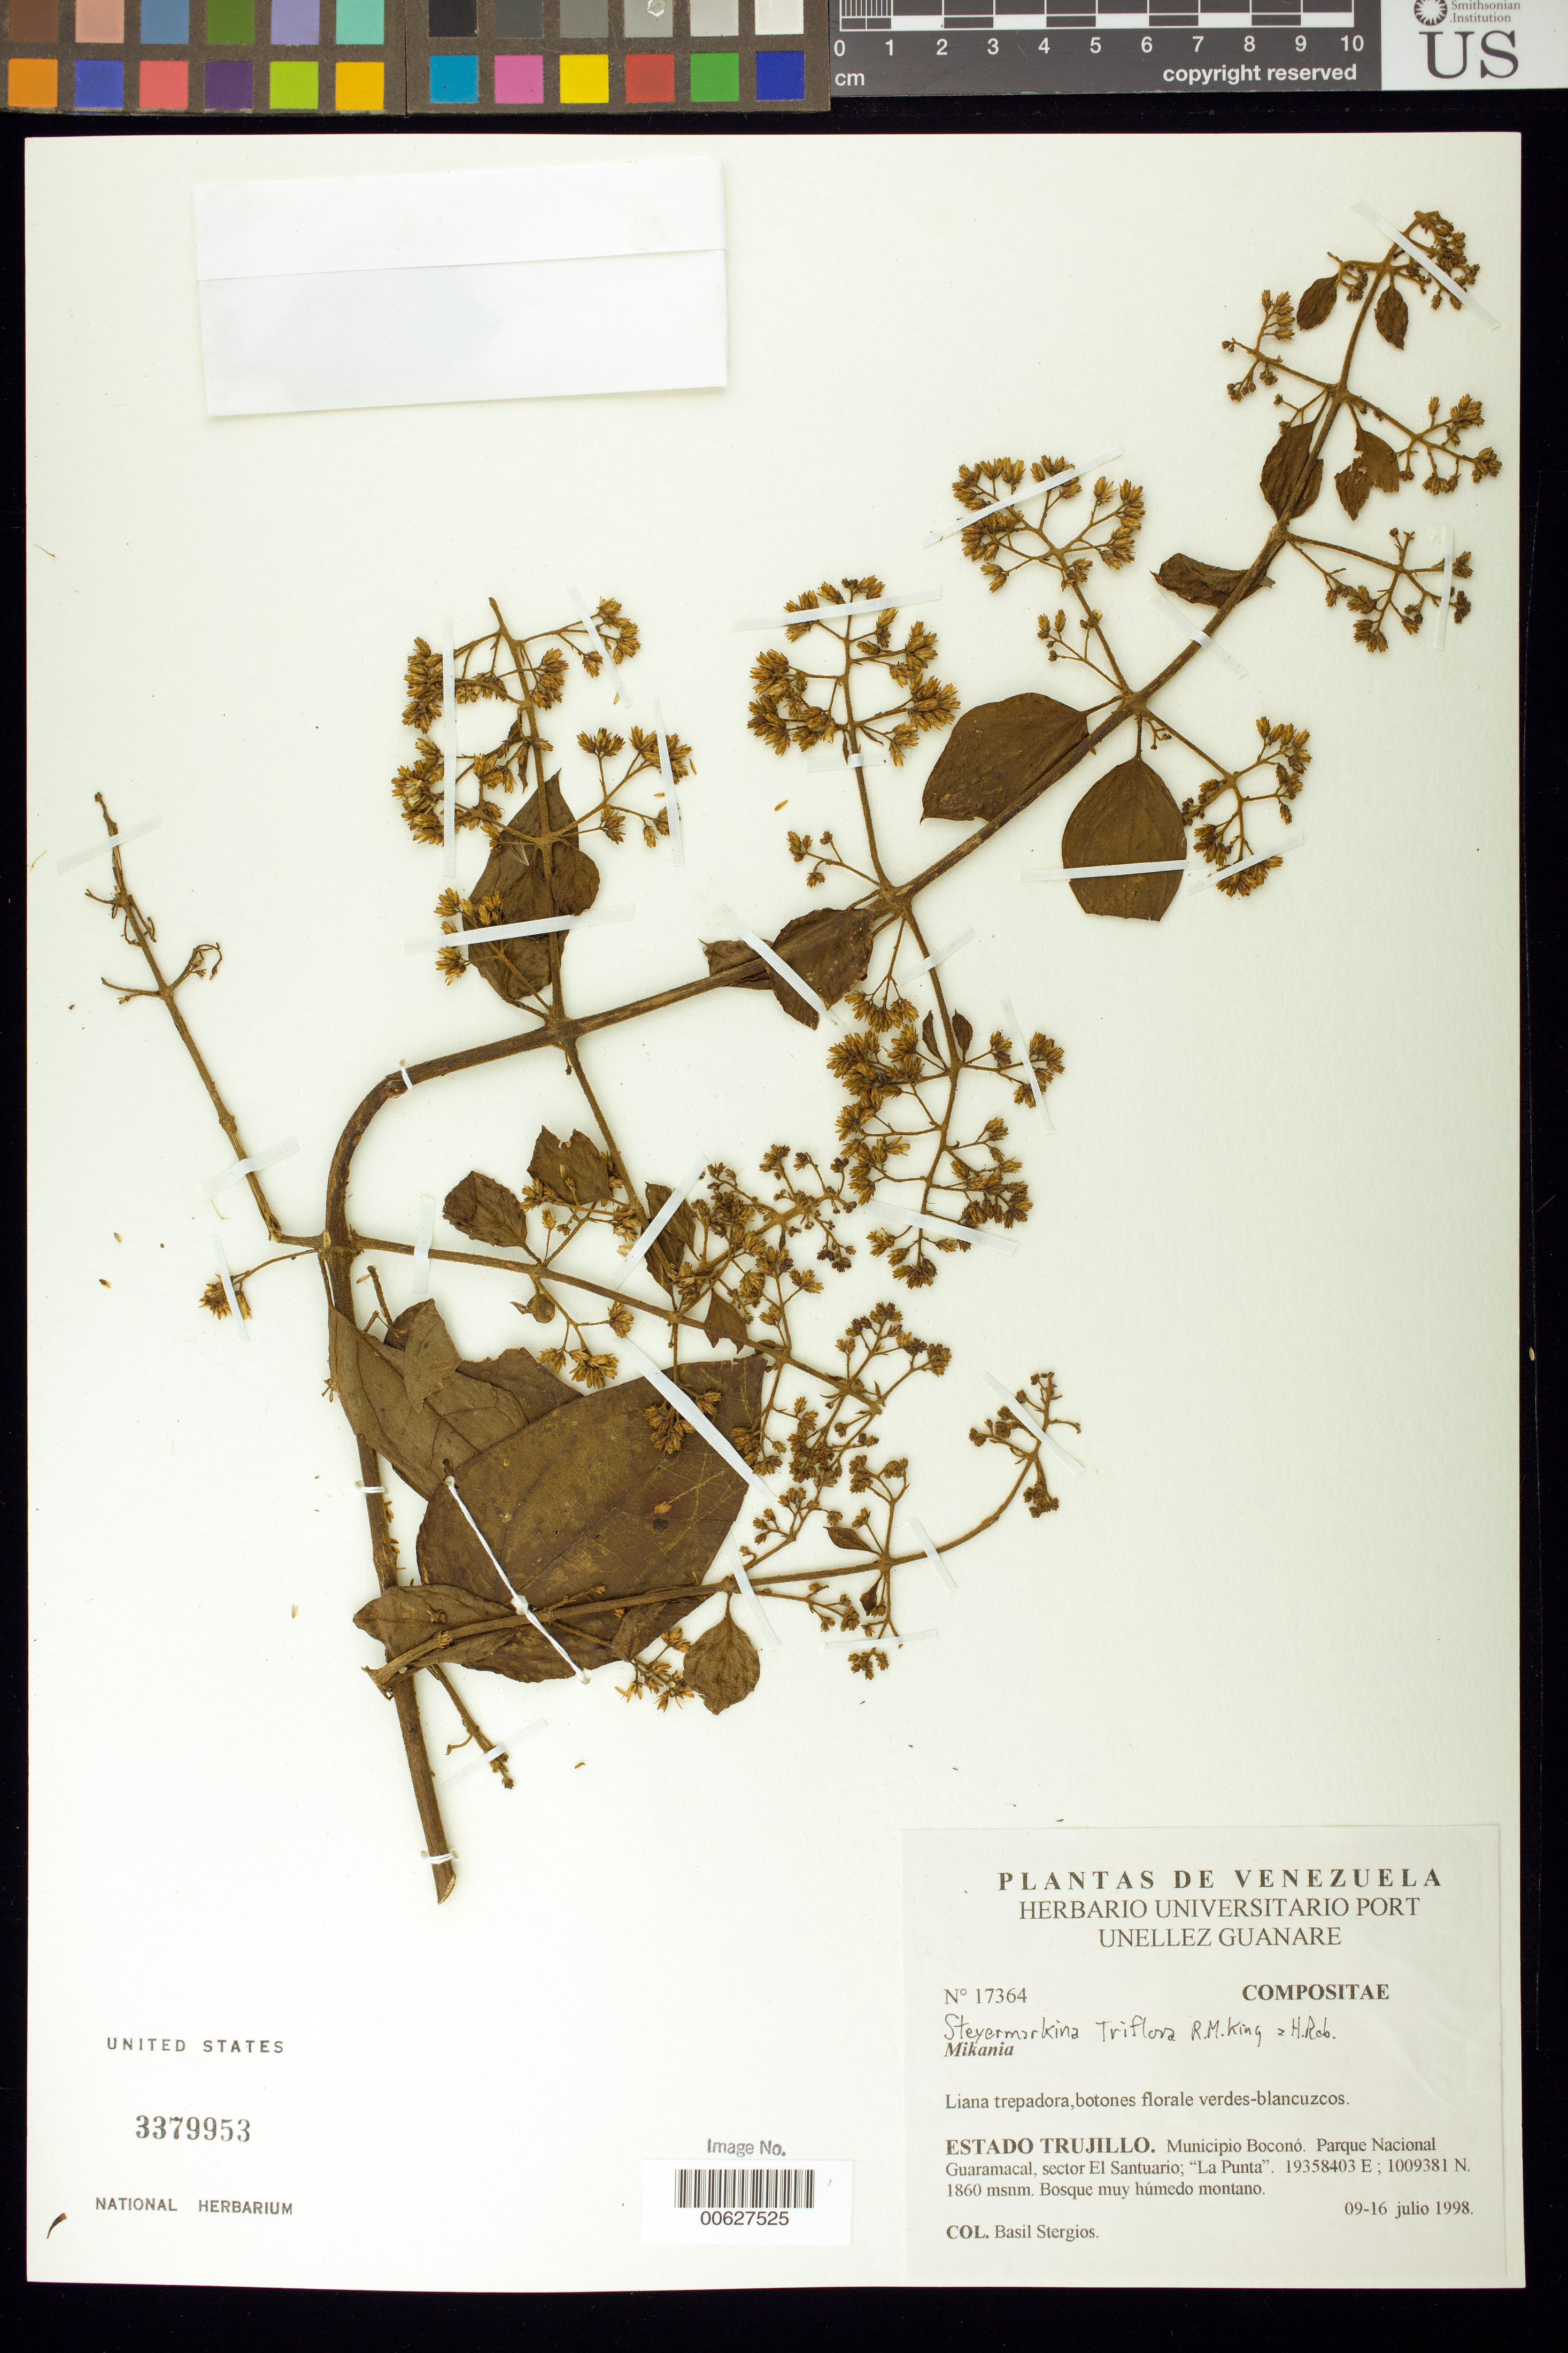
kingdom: Plantae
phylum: Tracheophyta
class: Magnoliopsida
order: Asterales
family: Asteraceae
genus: Steyermarkina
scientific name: Steyermarkina triflora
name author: R.M. King & H. Rob.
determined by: Robinson, Harold E., (US)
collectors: B. G. Stergios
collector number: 17364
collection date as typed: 09 Jul 1998 to 16 Jul 1998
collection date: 1998-07-09/1998-07-16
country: Venezuela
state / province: Trujillo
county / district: Boconó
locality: Parque Nacional Guaramacal, Sector El Santuario, La Punta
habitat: Bosque muy húmedo montano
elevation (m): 1860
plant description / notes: PORT, US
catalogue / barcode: US 3379953